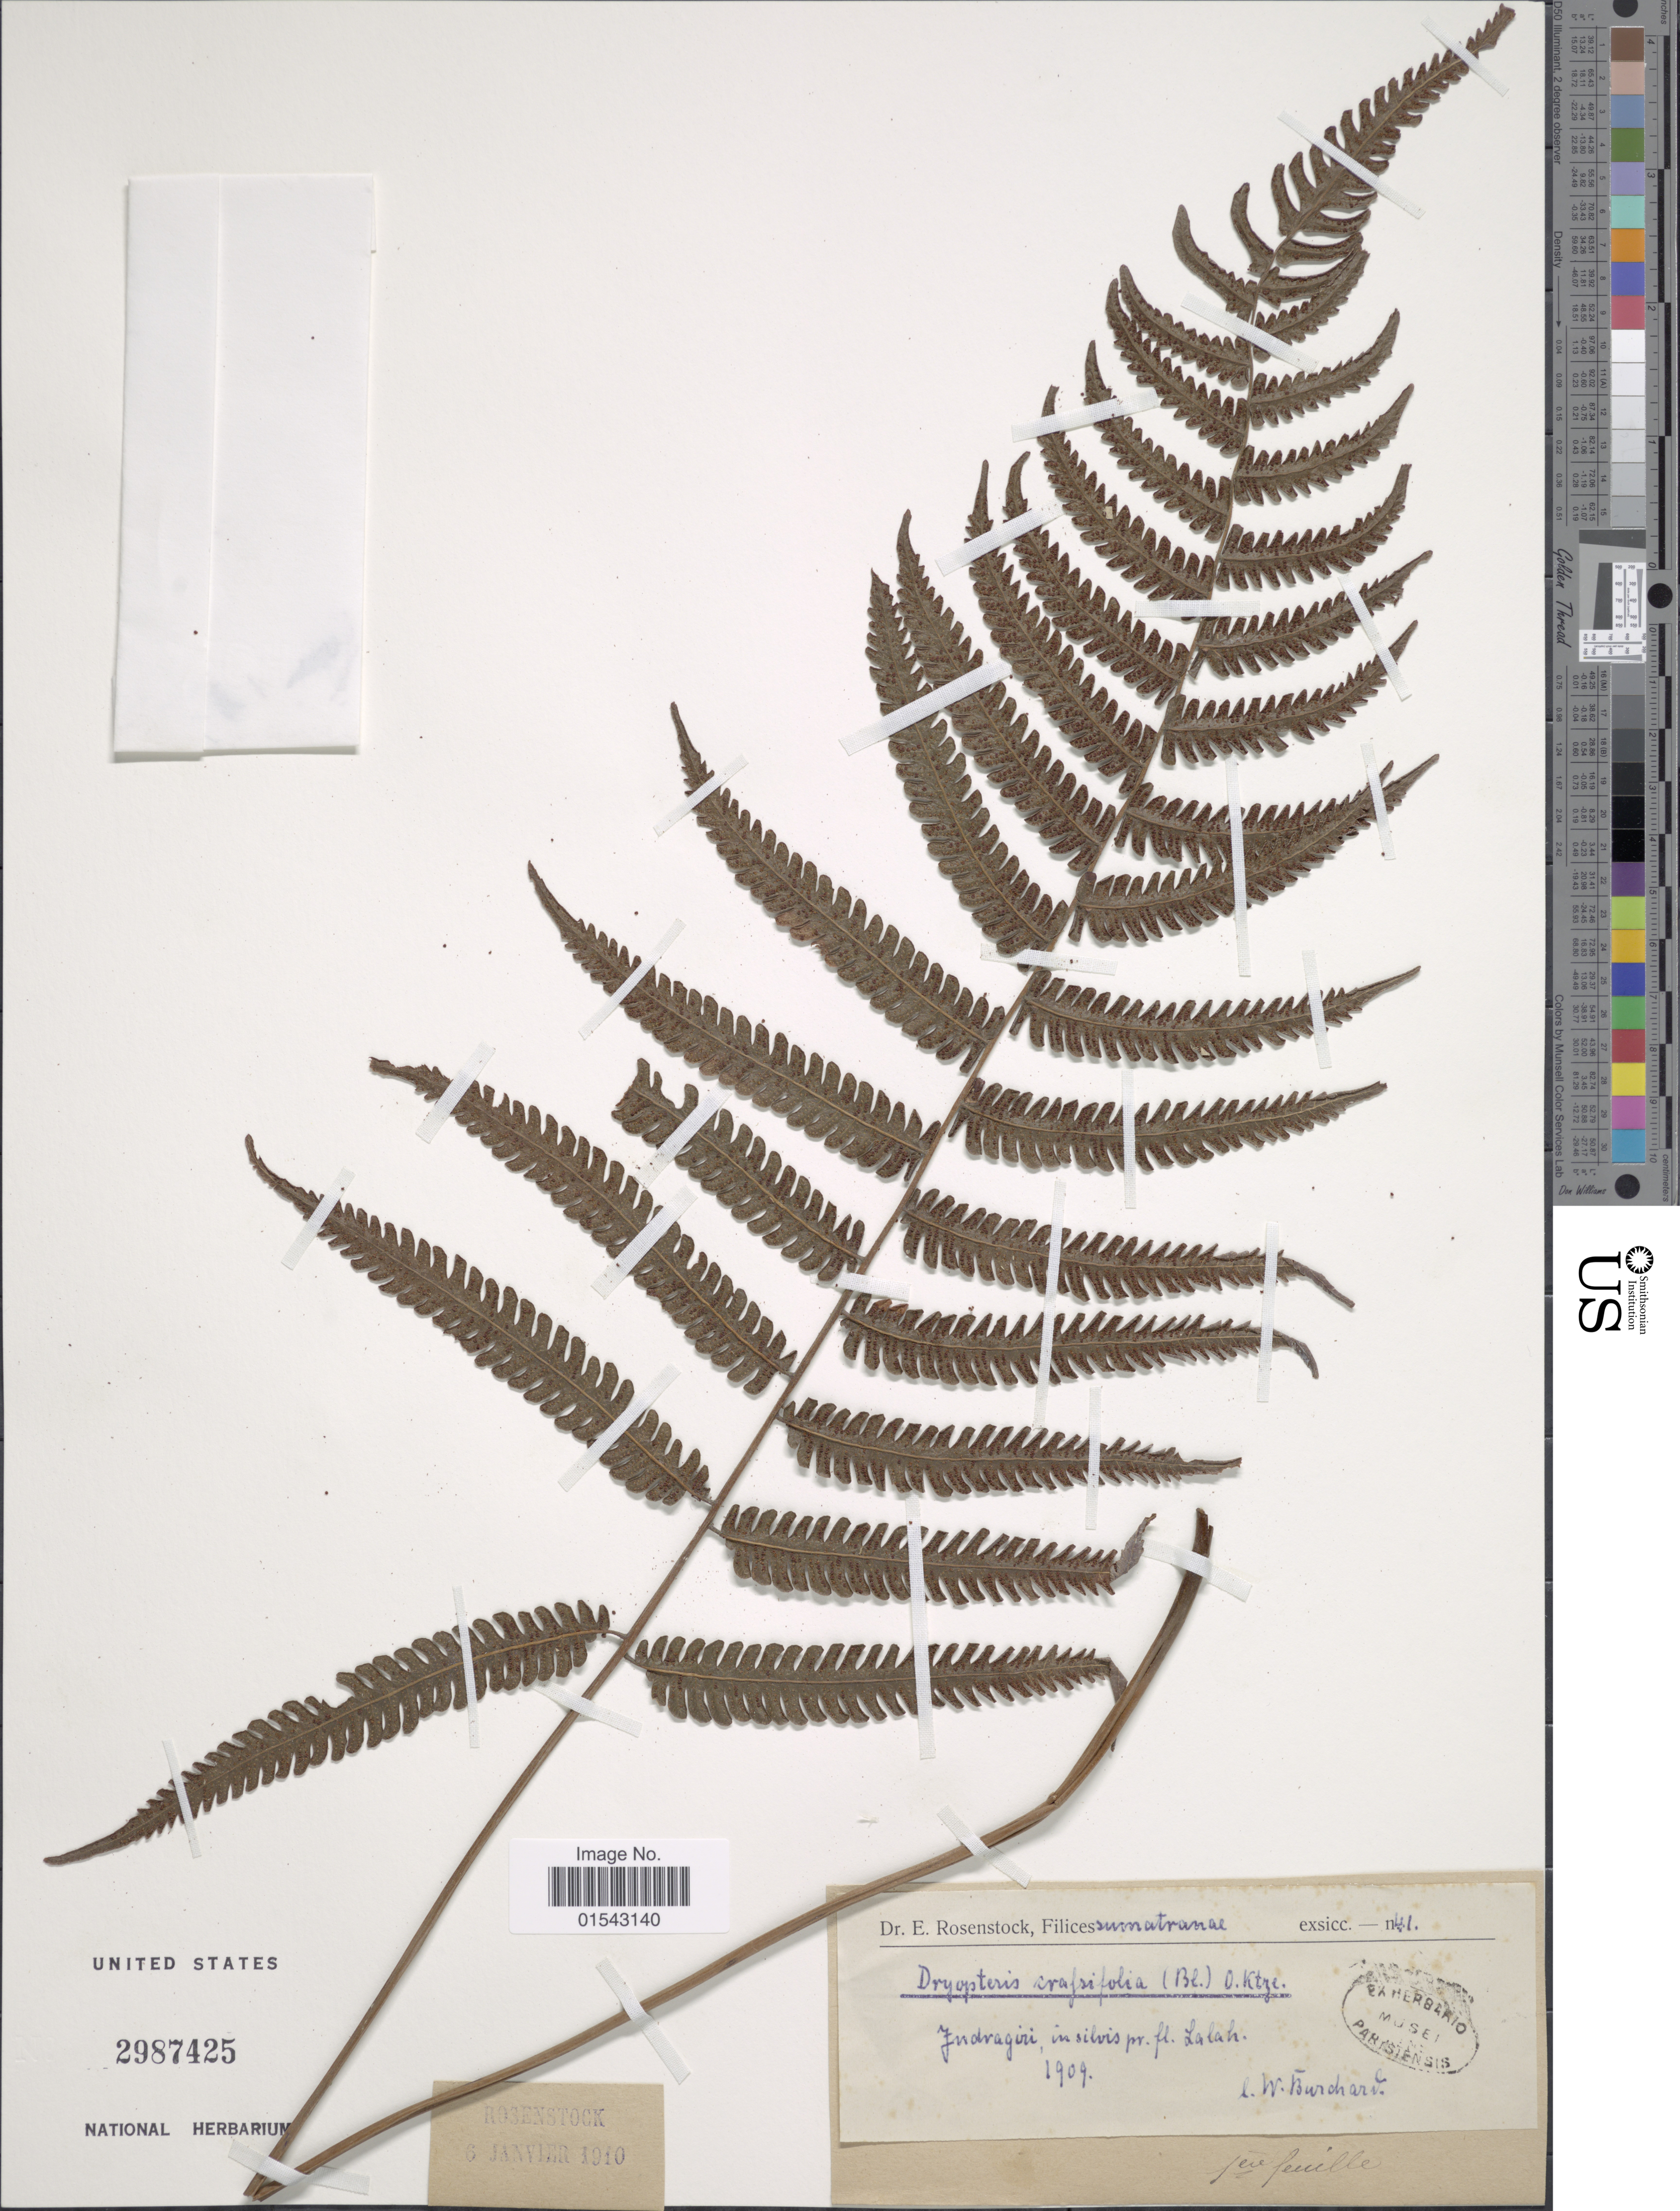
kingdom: Plantae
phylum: Tracheophyta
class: Polypodiopsida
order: Polypodiales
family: Thelypteridaceae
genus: Mesophlebion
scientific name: Mesophlebion crassifolium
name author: (Blume) Holttum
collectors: W. Burchard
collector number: n41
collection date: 1909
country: Indonesia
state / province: Sumatra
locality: Sumatranae, Indragiri, in silvis pr. fl. Lalah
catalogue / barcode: US 2987425